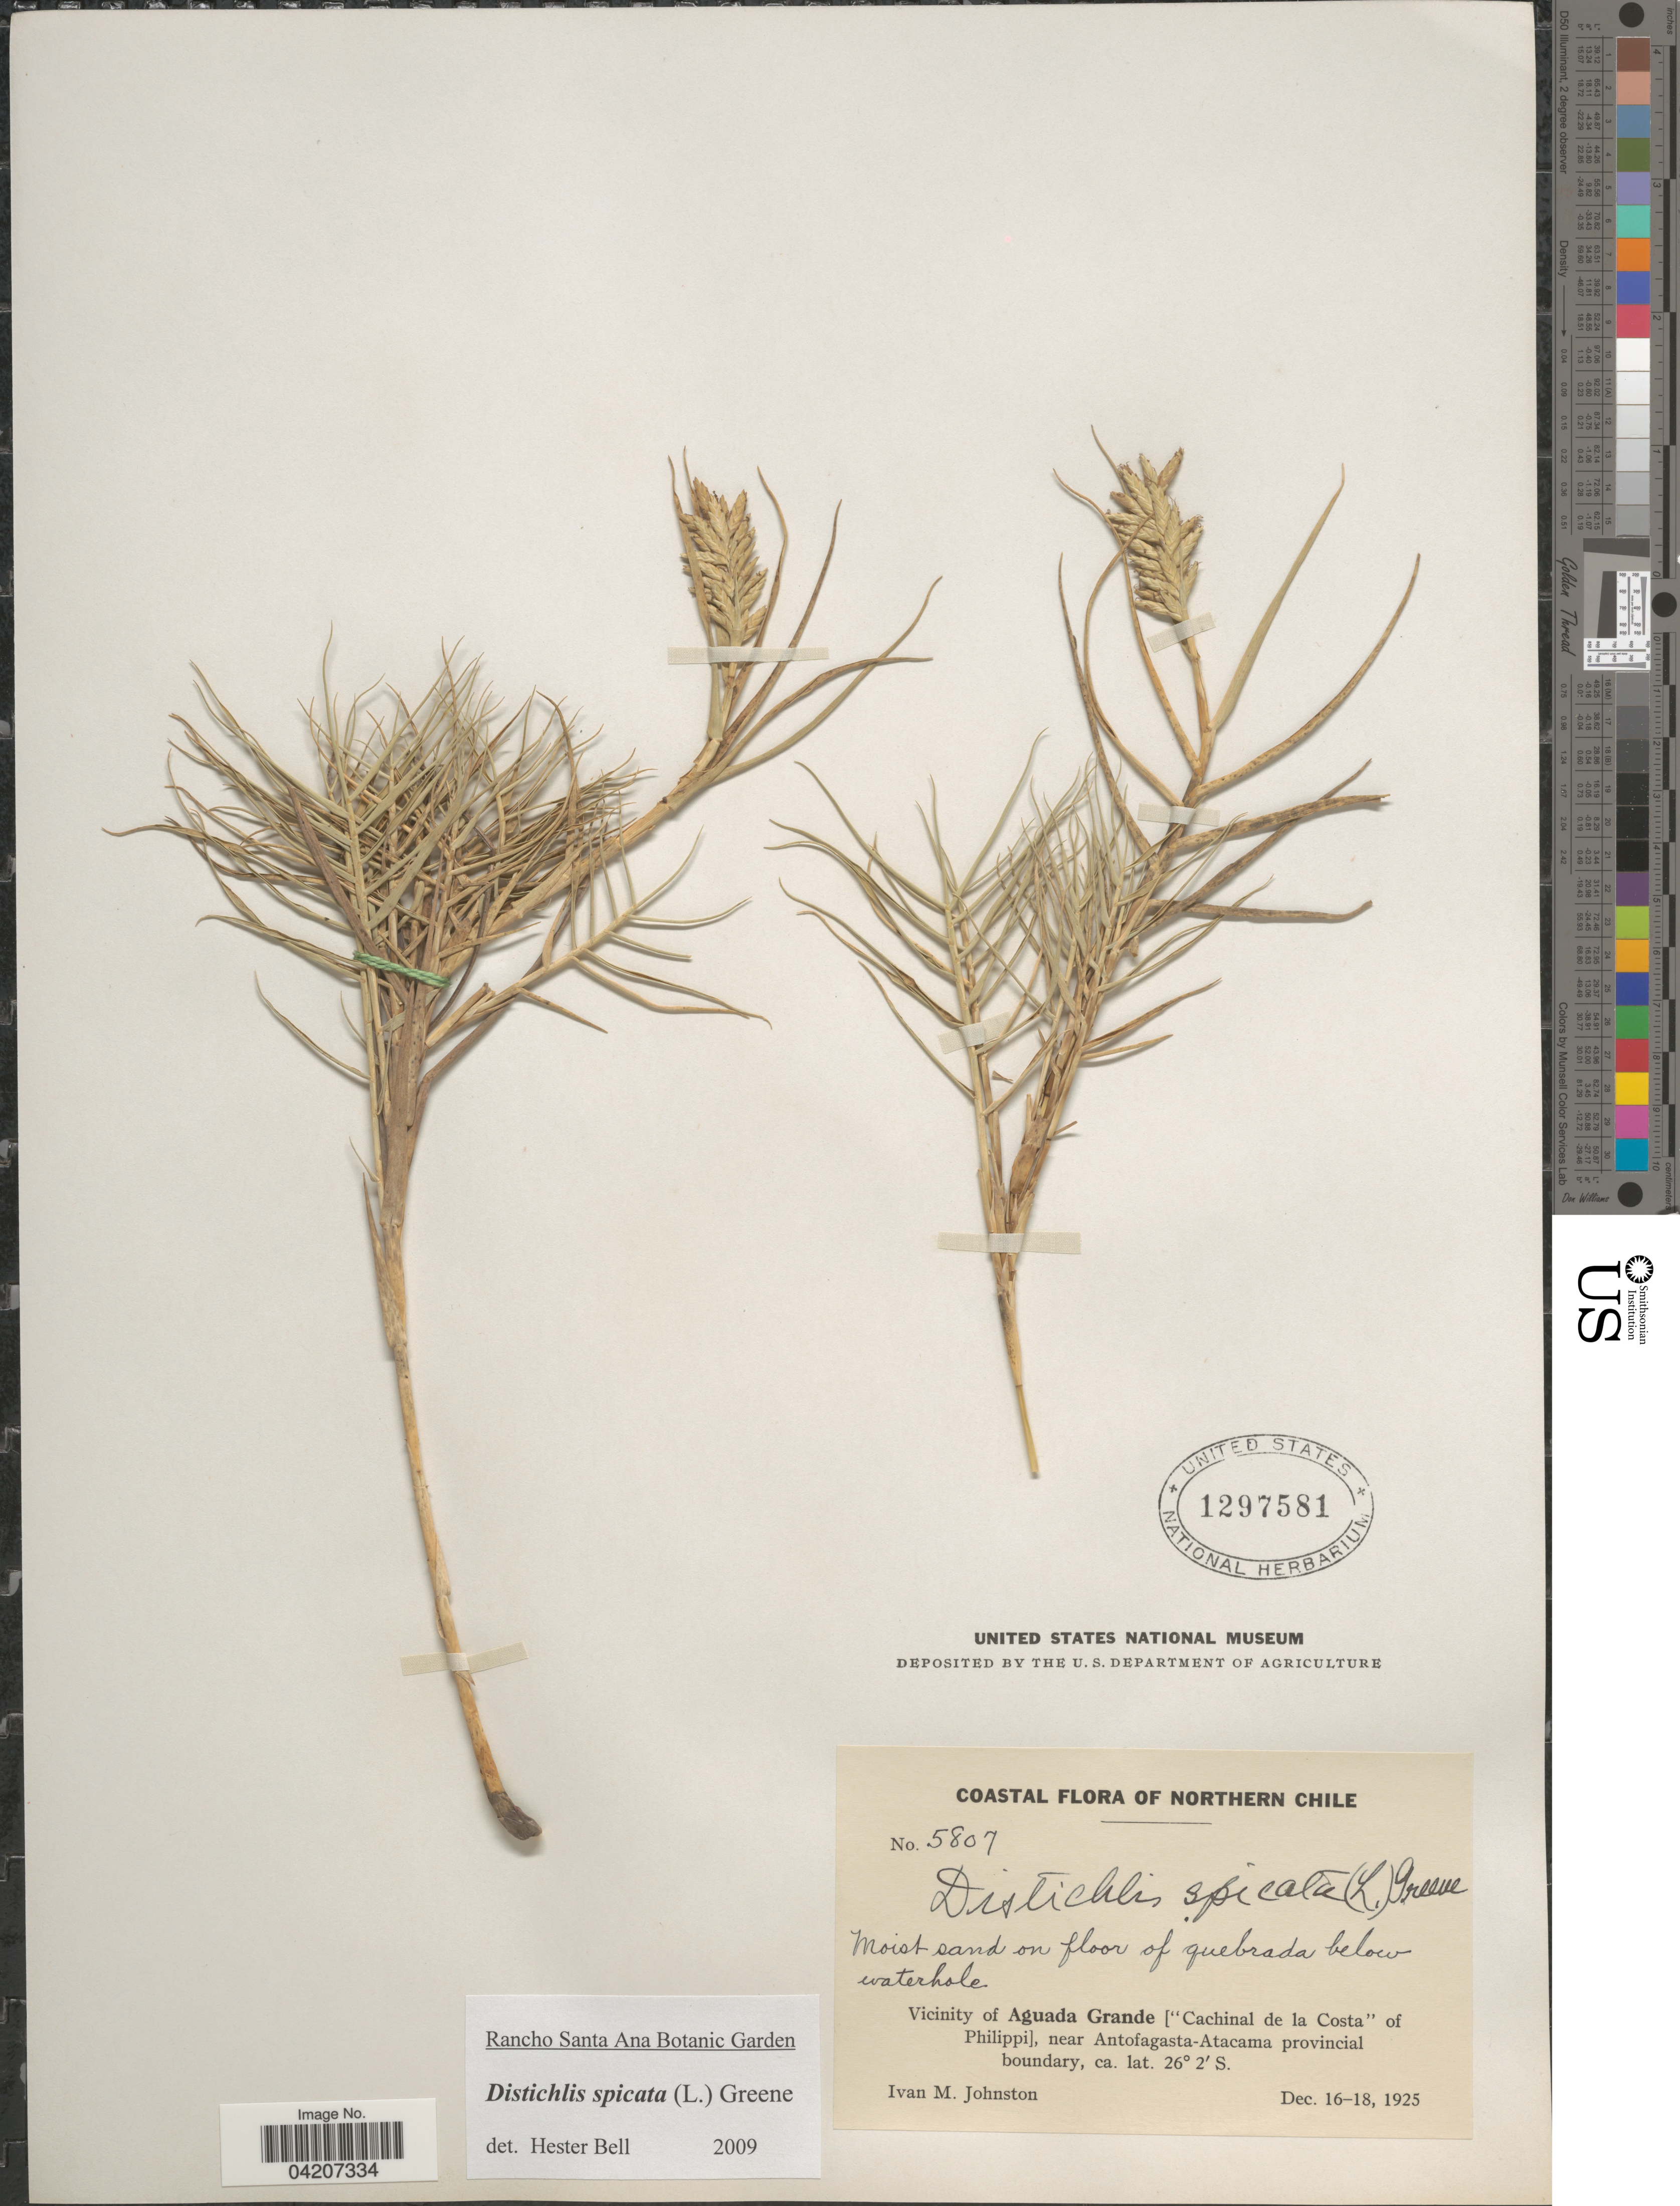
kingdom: Plantae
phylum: Tracheophyta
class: Liliopsida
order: Poales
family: Poaceae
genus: Distichlis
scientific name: Distichlis spicata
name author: (L.) Greene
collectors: I.M. Johnston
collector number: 5807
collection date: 1925-12-16/1925-12-18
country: Chile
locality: Northern Chile. Vicinity of Aguada Grande ["Cachinal de la Costa" of Philippi], near Antofagasta-Atacama provincial boundary.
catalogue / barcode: US 1297581